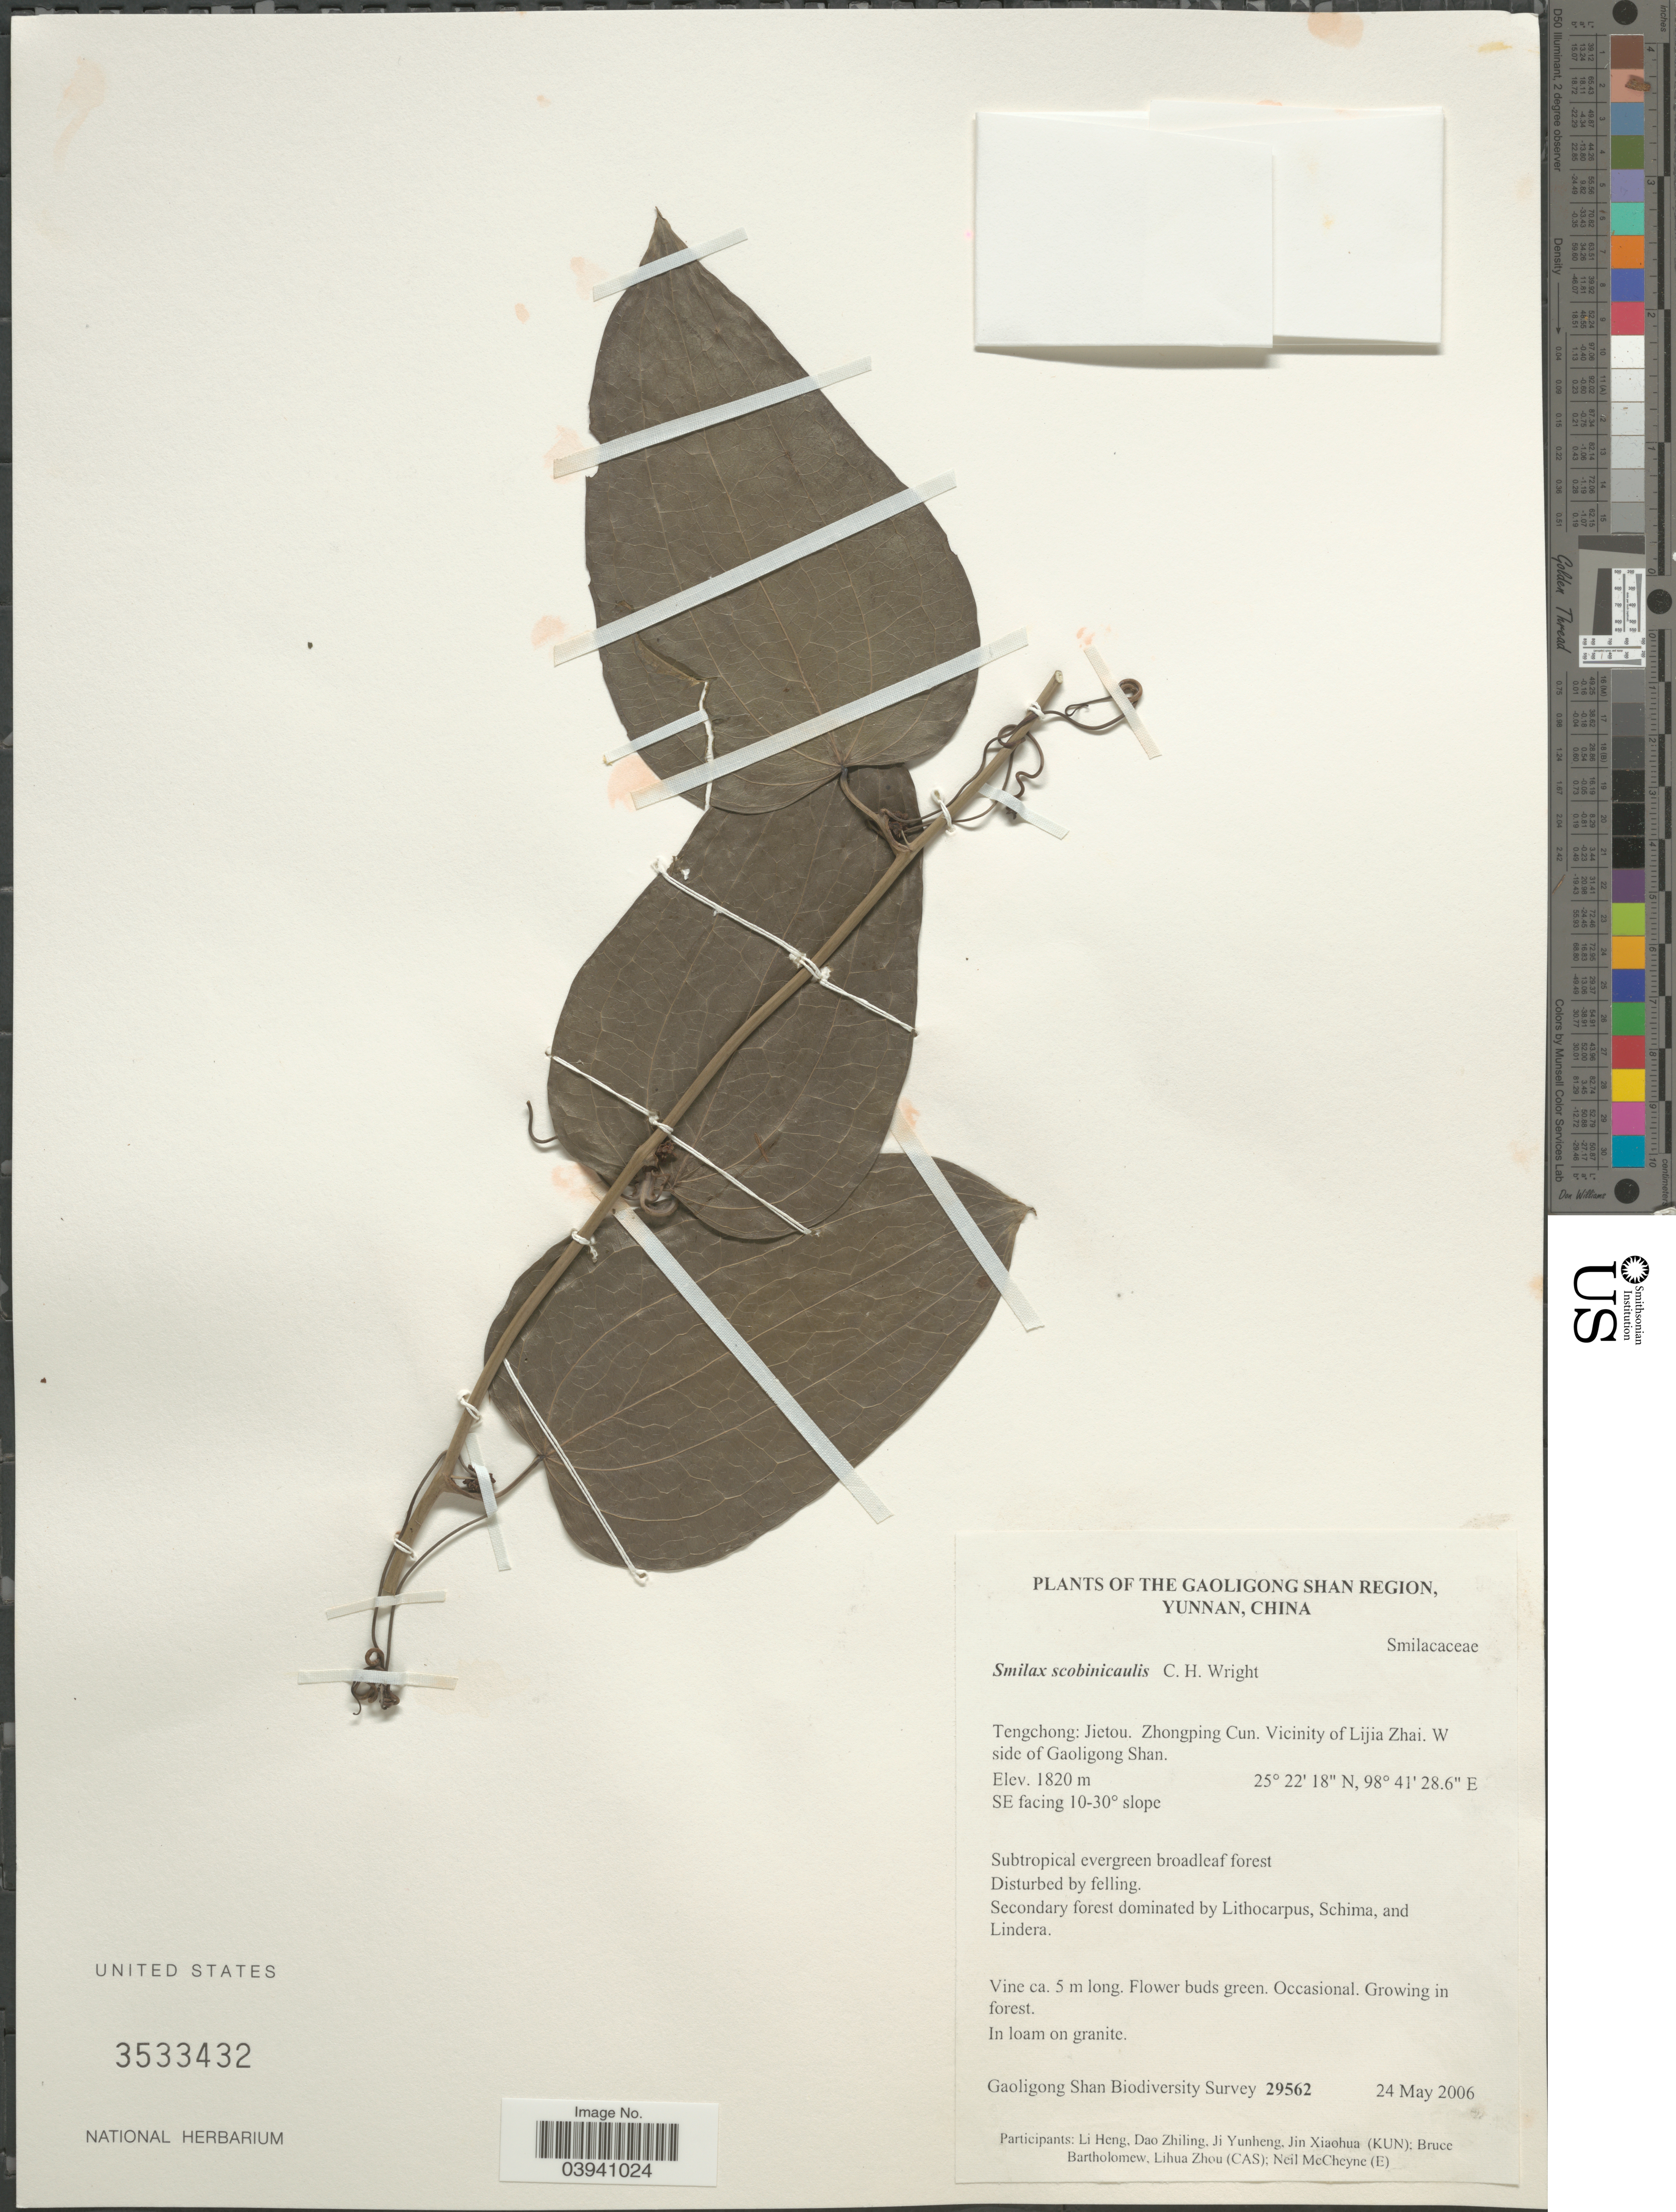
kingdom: Plantae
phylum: Tracheophyta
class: Liliopsida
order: Liliales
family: Smilacaceae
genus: Smilax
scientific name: Smilax scobinicaulis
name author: C.H. Wright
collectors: Gaoligong Shan Biodiversity Survey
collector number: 29562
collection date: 2006-05-24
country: China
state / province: Yunnan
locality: The Gaoligong Shan Region. Tengchong: Jietou. Zhongping Cun. Vicinity of Lijia Zhai. W side of Gaoligong Shan. SE facing 10-30° slope.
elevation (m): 1820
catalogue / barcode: US 3533432